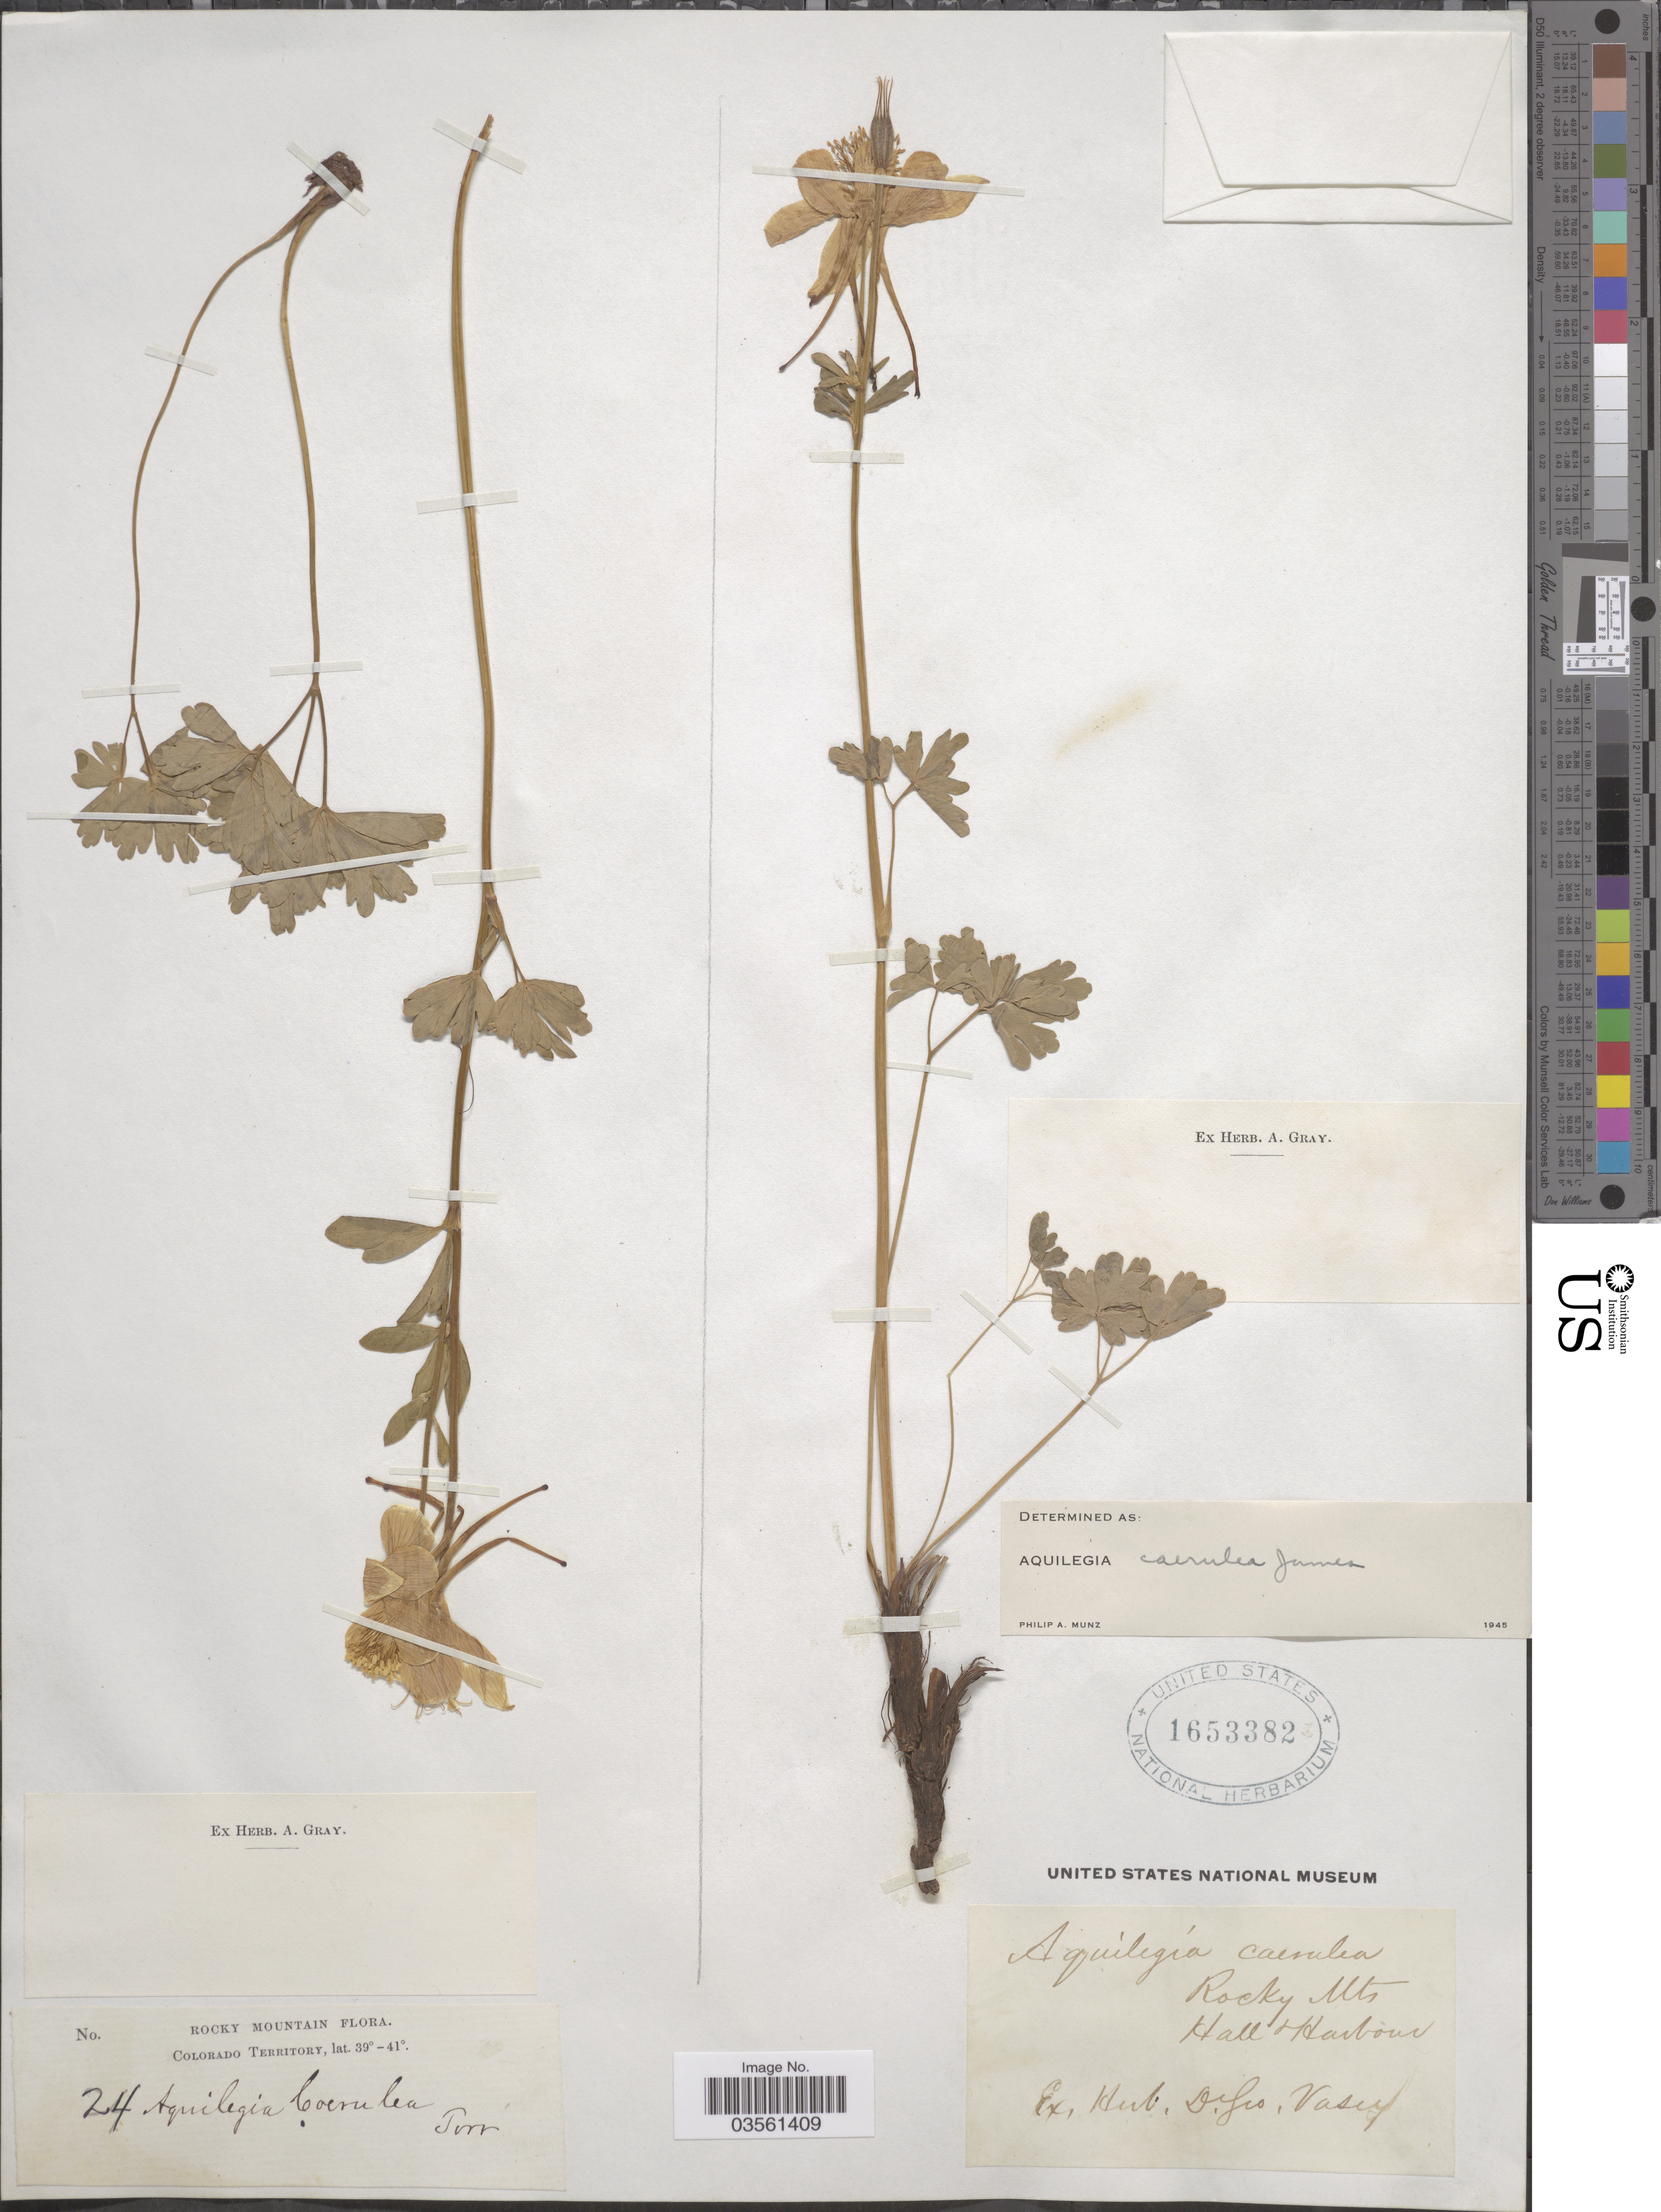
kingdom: Plantae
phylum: Tracheophyta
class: Magnoliopsida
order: Ranunculales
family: Ranunculaceae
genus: Aquilegia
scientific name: Aquilegia coerulea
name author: E. James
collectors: ex Herb. A. Gray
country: United States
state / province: Colorado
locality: Rocky Mountain.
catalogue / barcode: US 1653382